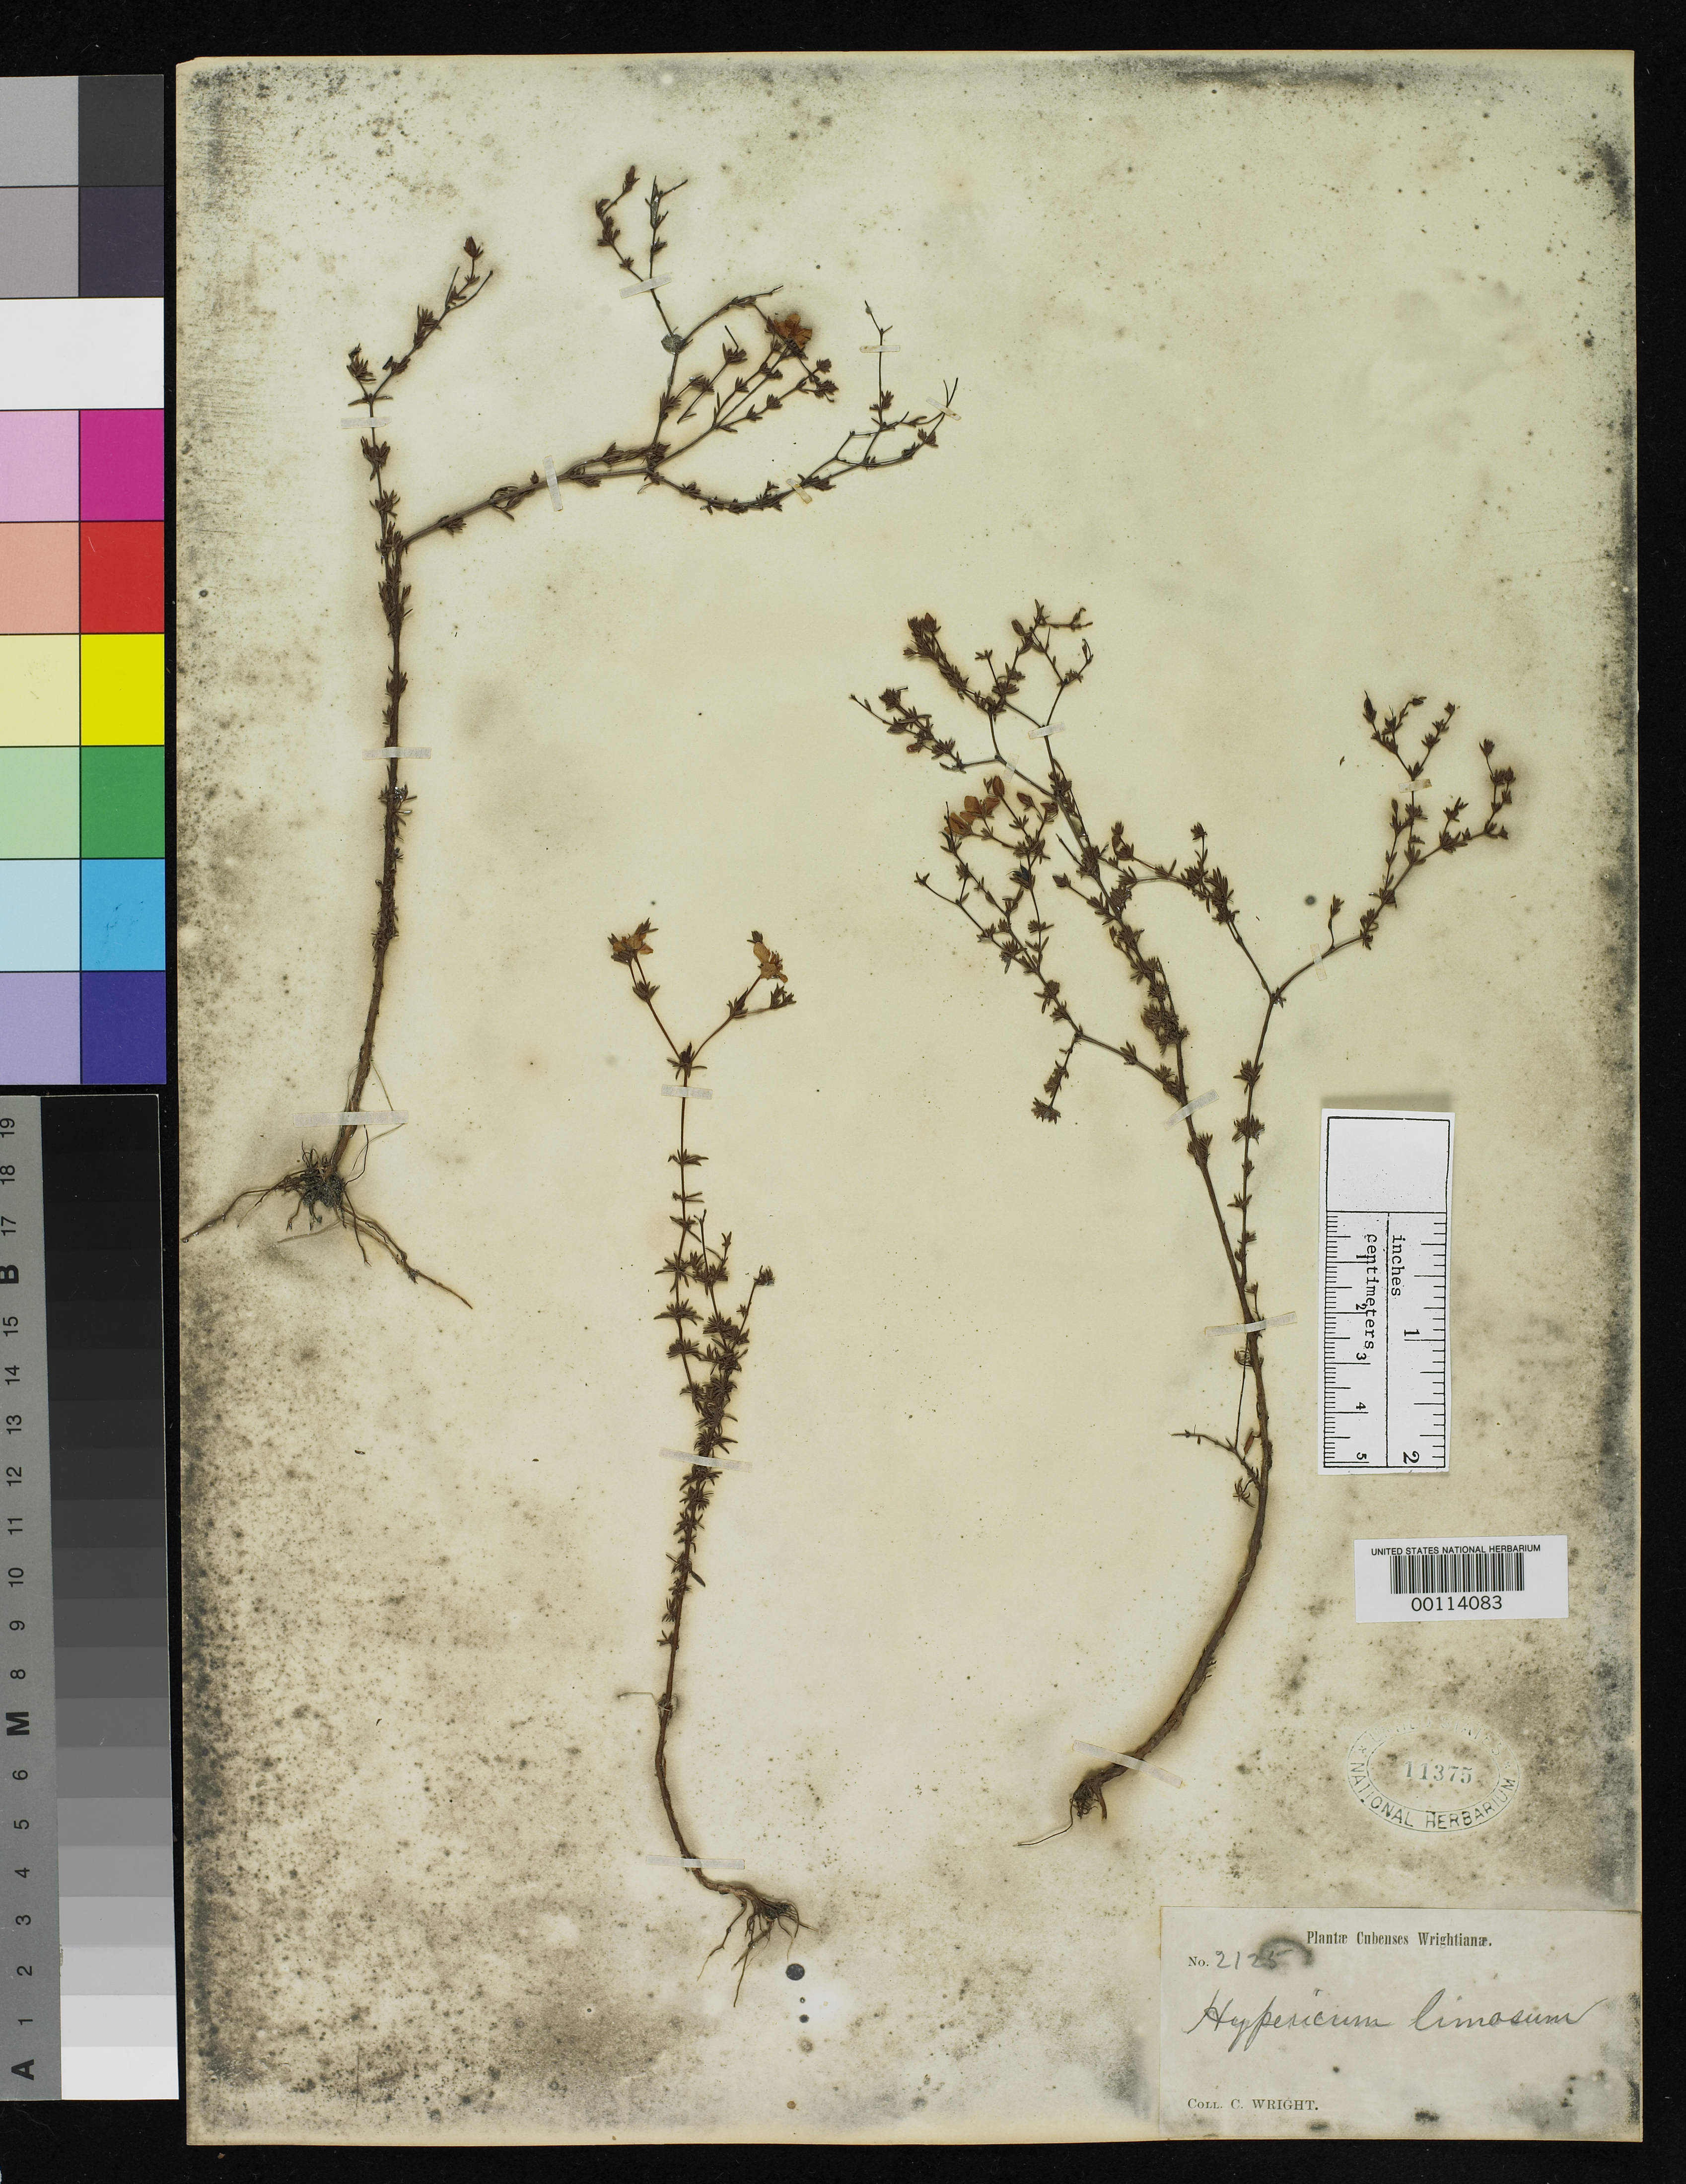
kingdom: Plantae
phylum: Tracheophyta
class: Magnoliopsida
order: Malpighiales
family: Hypericaceae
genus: Hypericum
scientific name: Hypericum limosum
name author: Griseb.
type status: Isotype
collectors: C. Wright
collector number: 2125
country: Cuba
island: Greater Antilles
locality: San Julian.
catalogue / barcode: US 11375